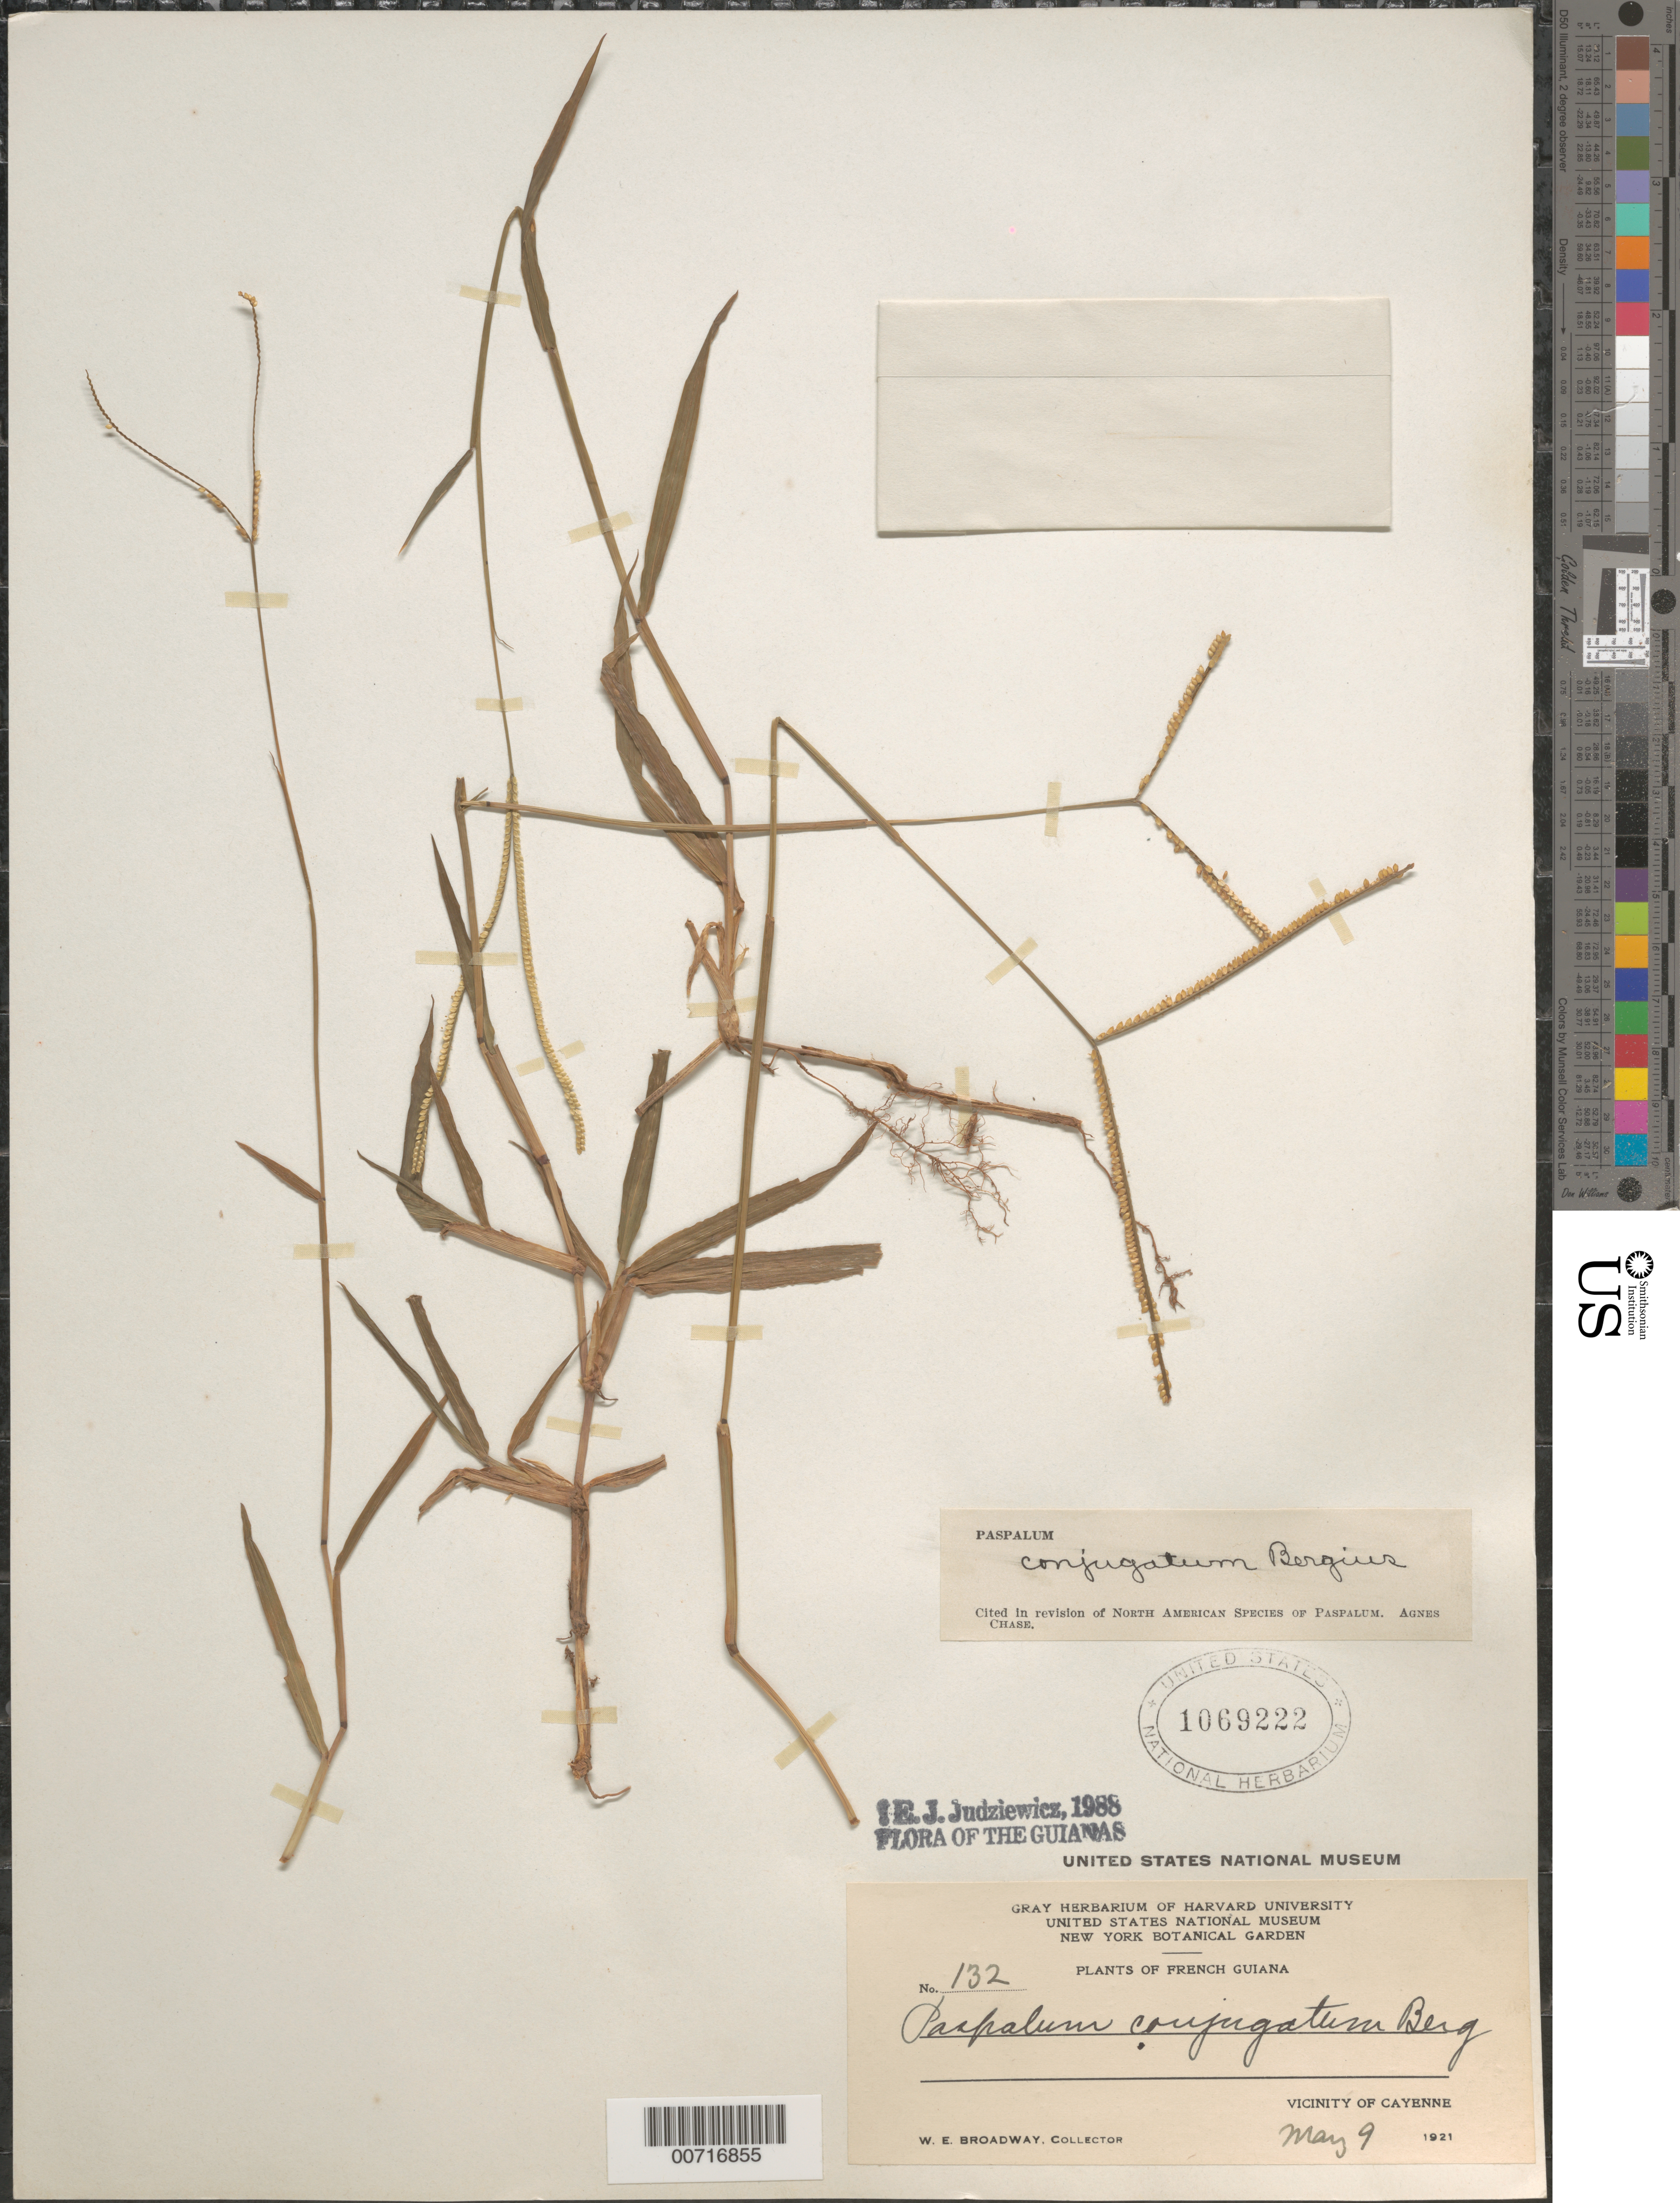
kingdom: Plantae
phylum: Tracheophyta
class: Liliopsida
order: Poales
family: Poaceae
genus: Paspalum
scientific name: Paspalum conjugatum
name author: P.J. Bergius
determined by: Judziewicz, E. J.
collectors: W. E. Broadway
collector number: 132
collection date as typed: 9-May-21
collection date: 1921-05-09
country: French Guiana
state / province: Cayenne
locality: Cayenne, vic.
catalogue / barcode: US 1069222